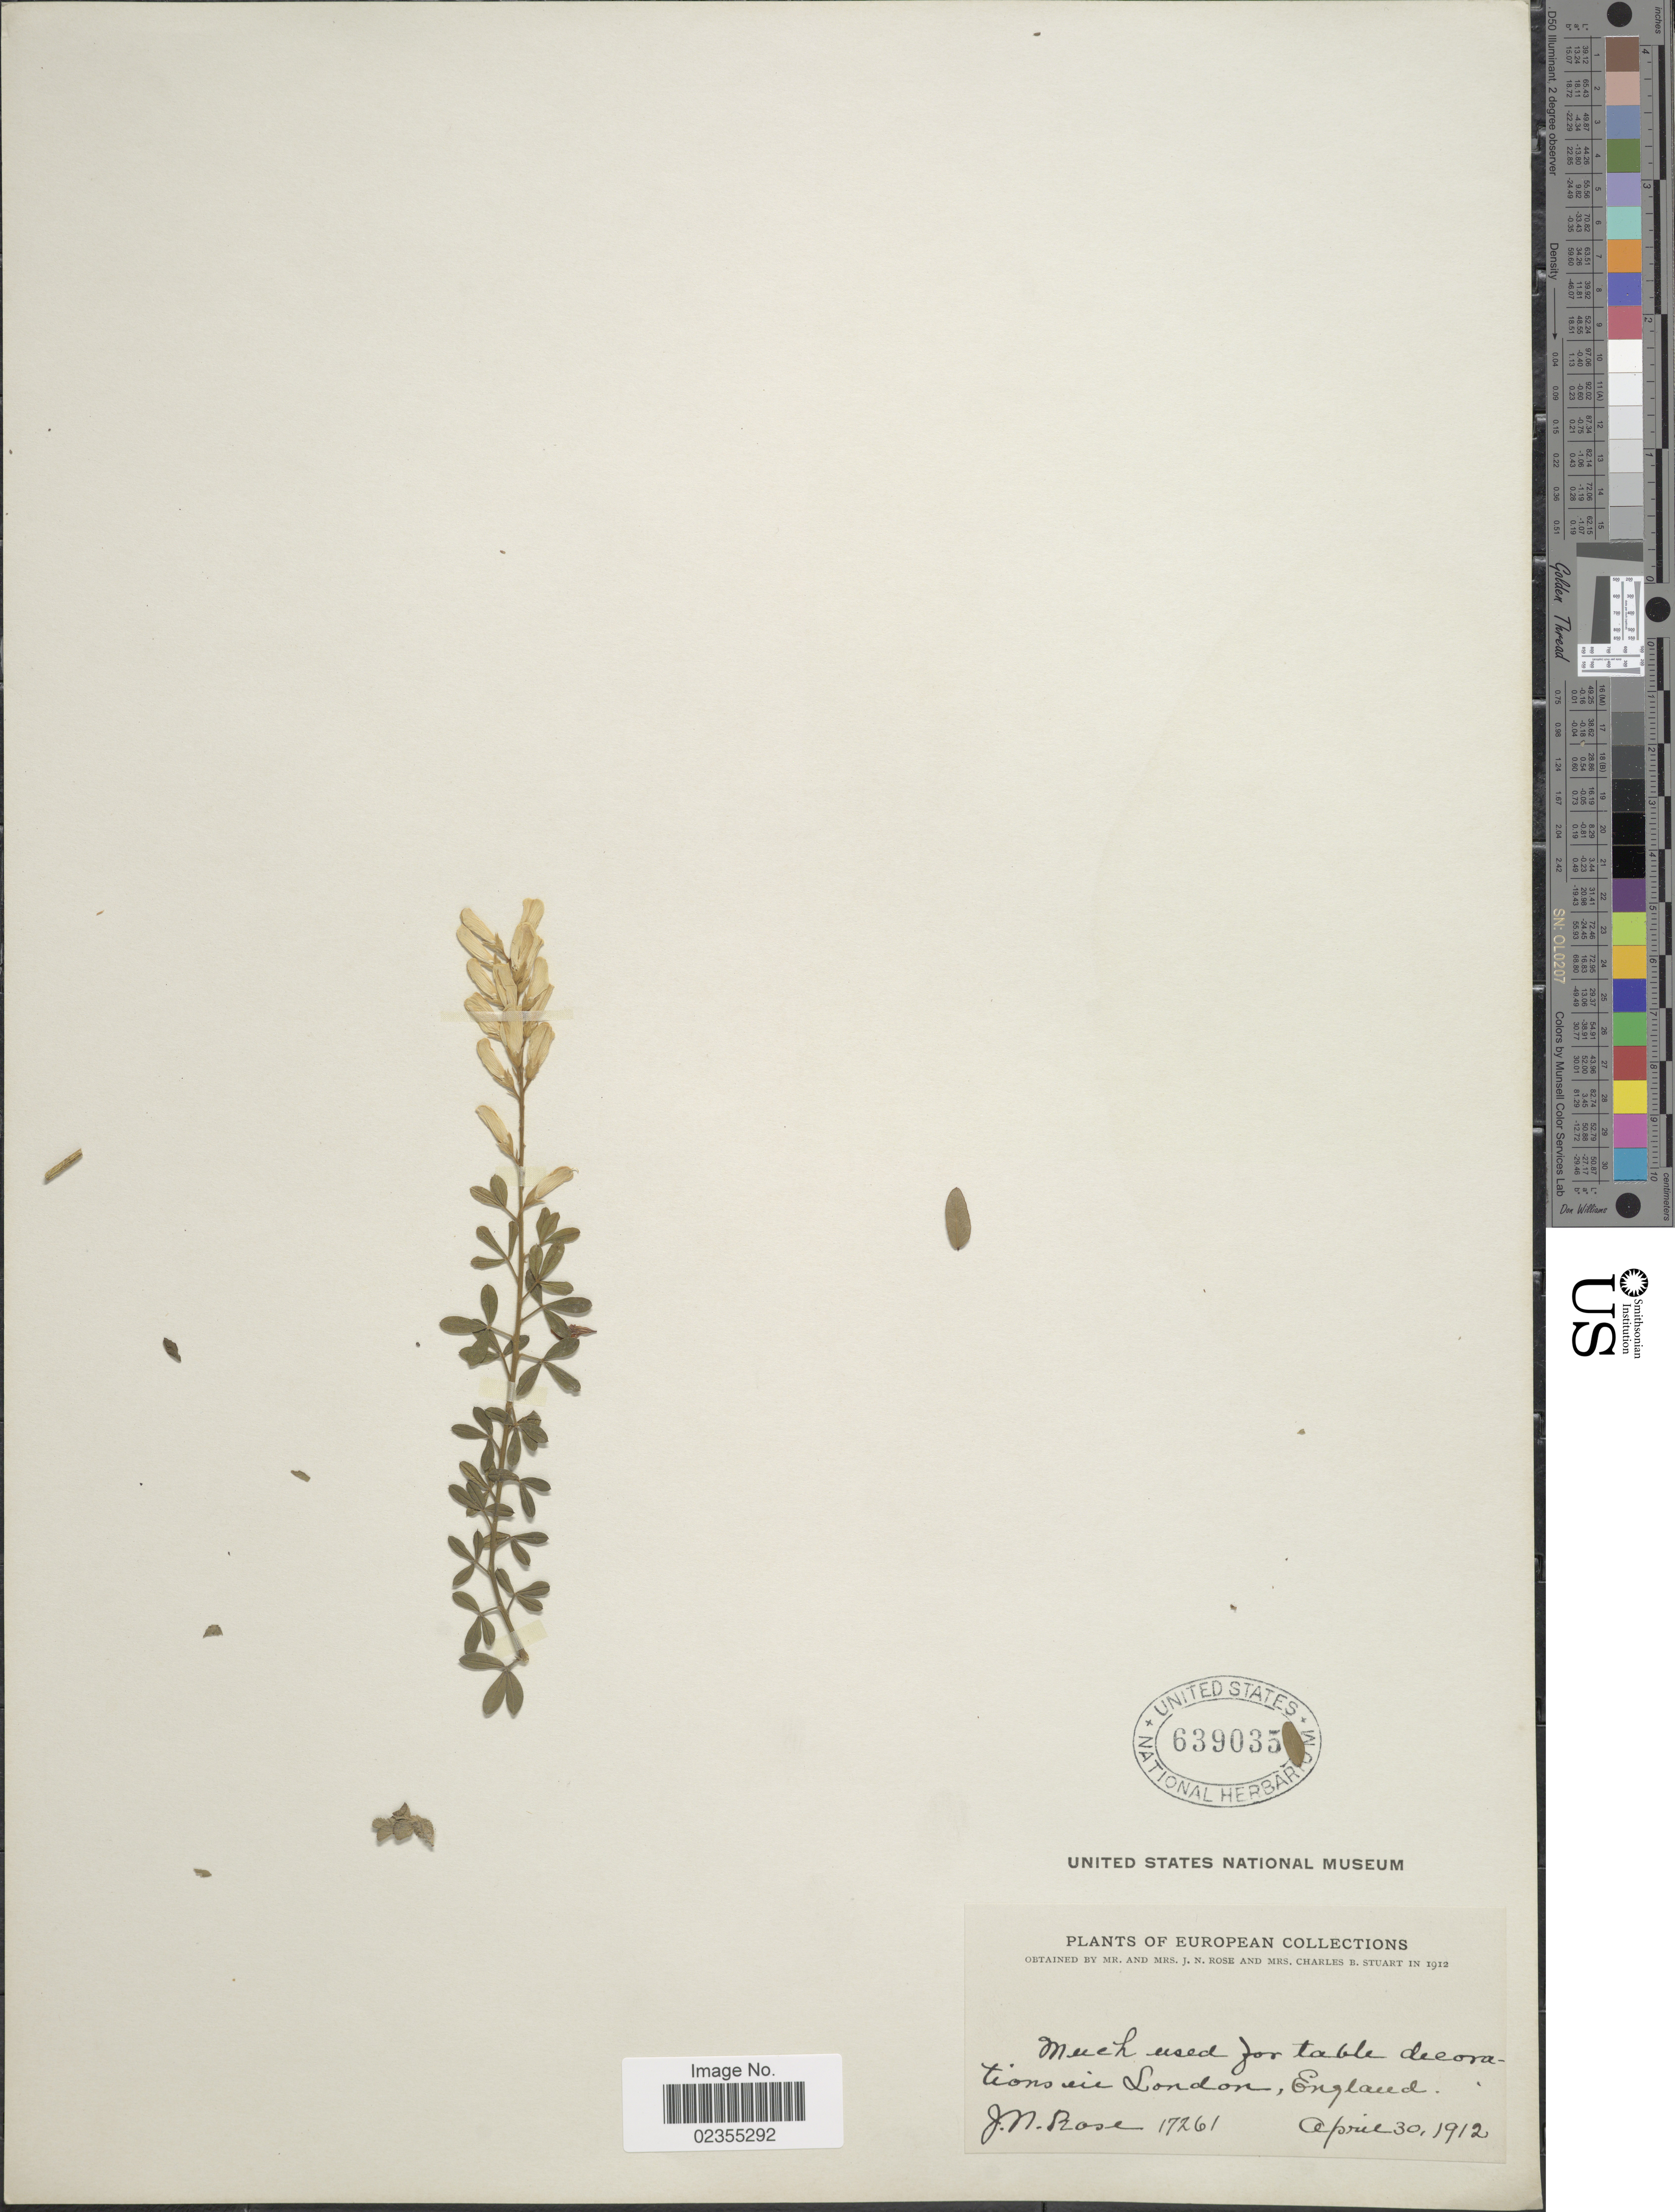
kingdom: Plantae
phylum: Tracheophyta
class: Magnoliopsida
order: Fabales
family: Fabaceae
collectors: J. N. Rose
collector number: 17261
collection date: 1912-04-30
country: United Kingdom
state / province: England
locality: Much used for table decorations in London, England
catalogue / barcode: US 639035